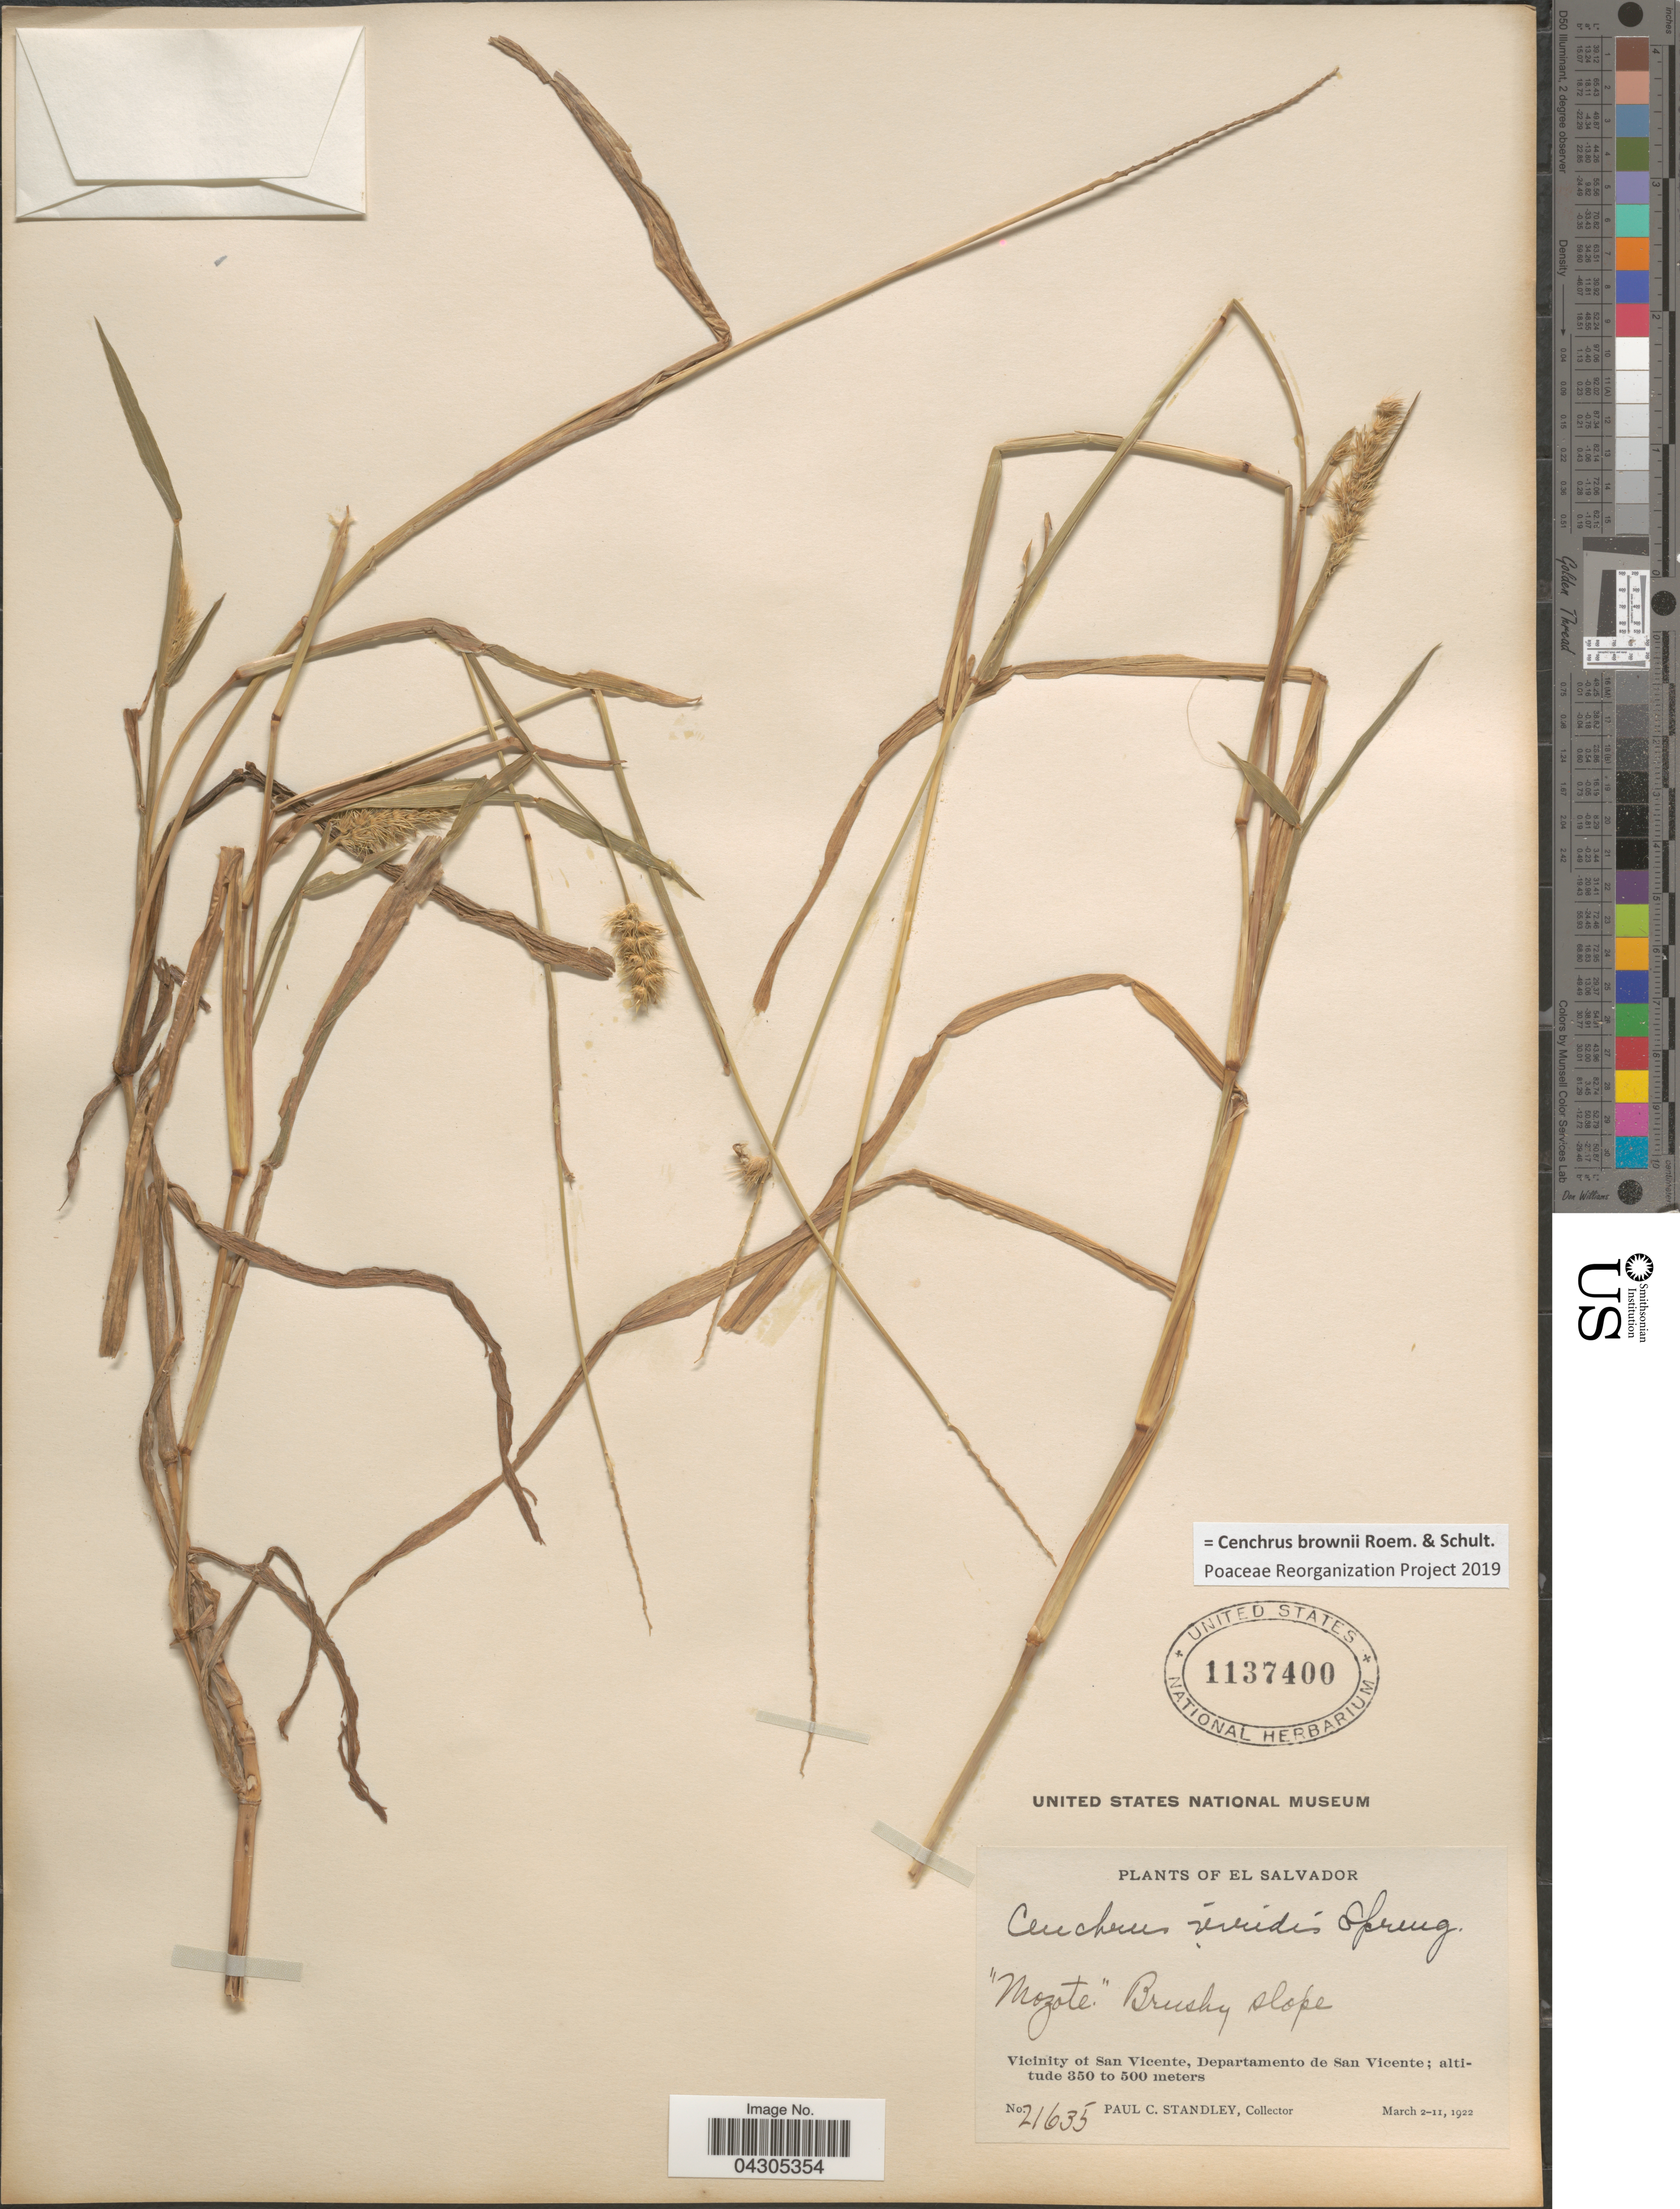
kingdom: Plantae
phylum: Tracheophyta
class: Liliopsida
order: Poales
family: Poaceae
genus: Cenchrus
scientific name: Cenchrus brownii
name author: Roem. & Schult.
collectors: P. C. Standley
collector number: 21635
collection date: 1922-03-02/1922-03-11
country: El Salvador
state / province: San Vincente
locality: Vicinity of San Vicente, Departamento de San Vicente.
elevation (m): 350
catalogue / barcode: US 1137400